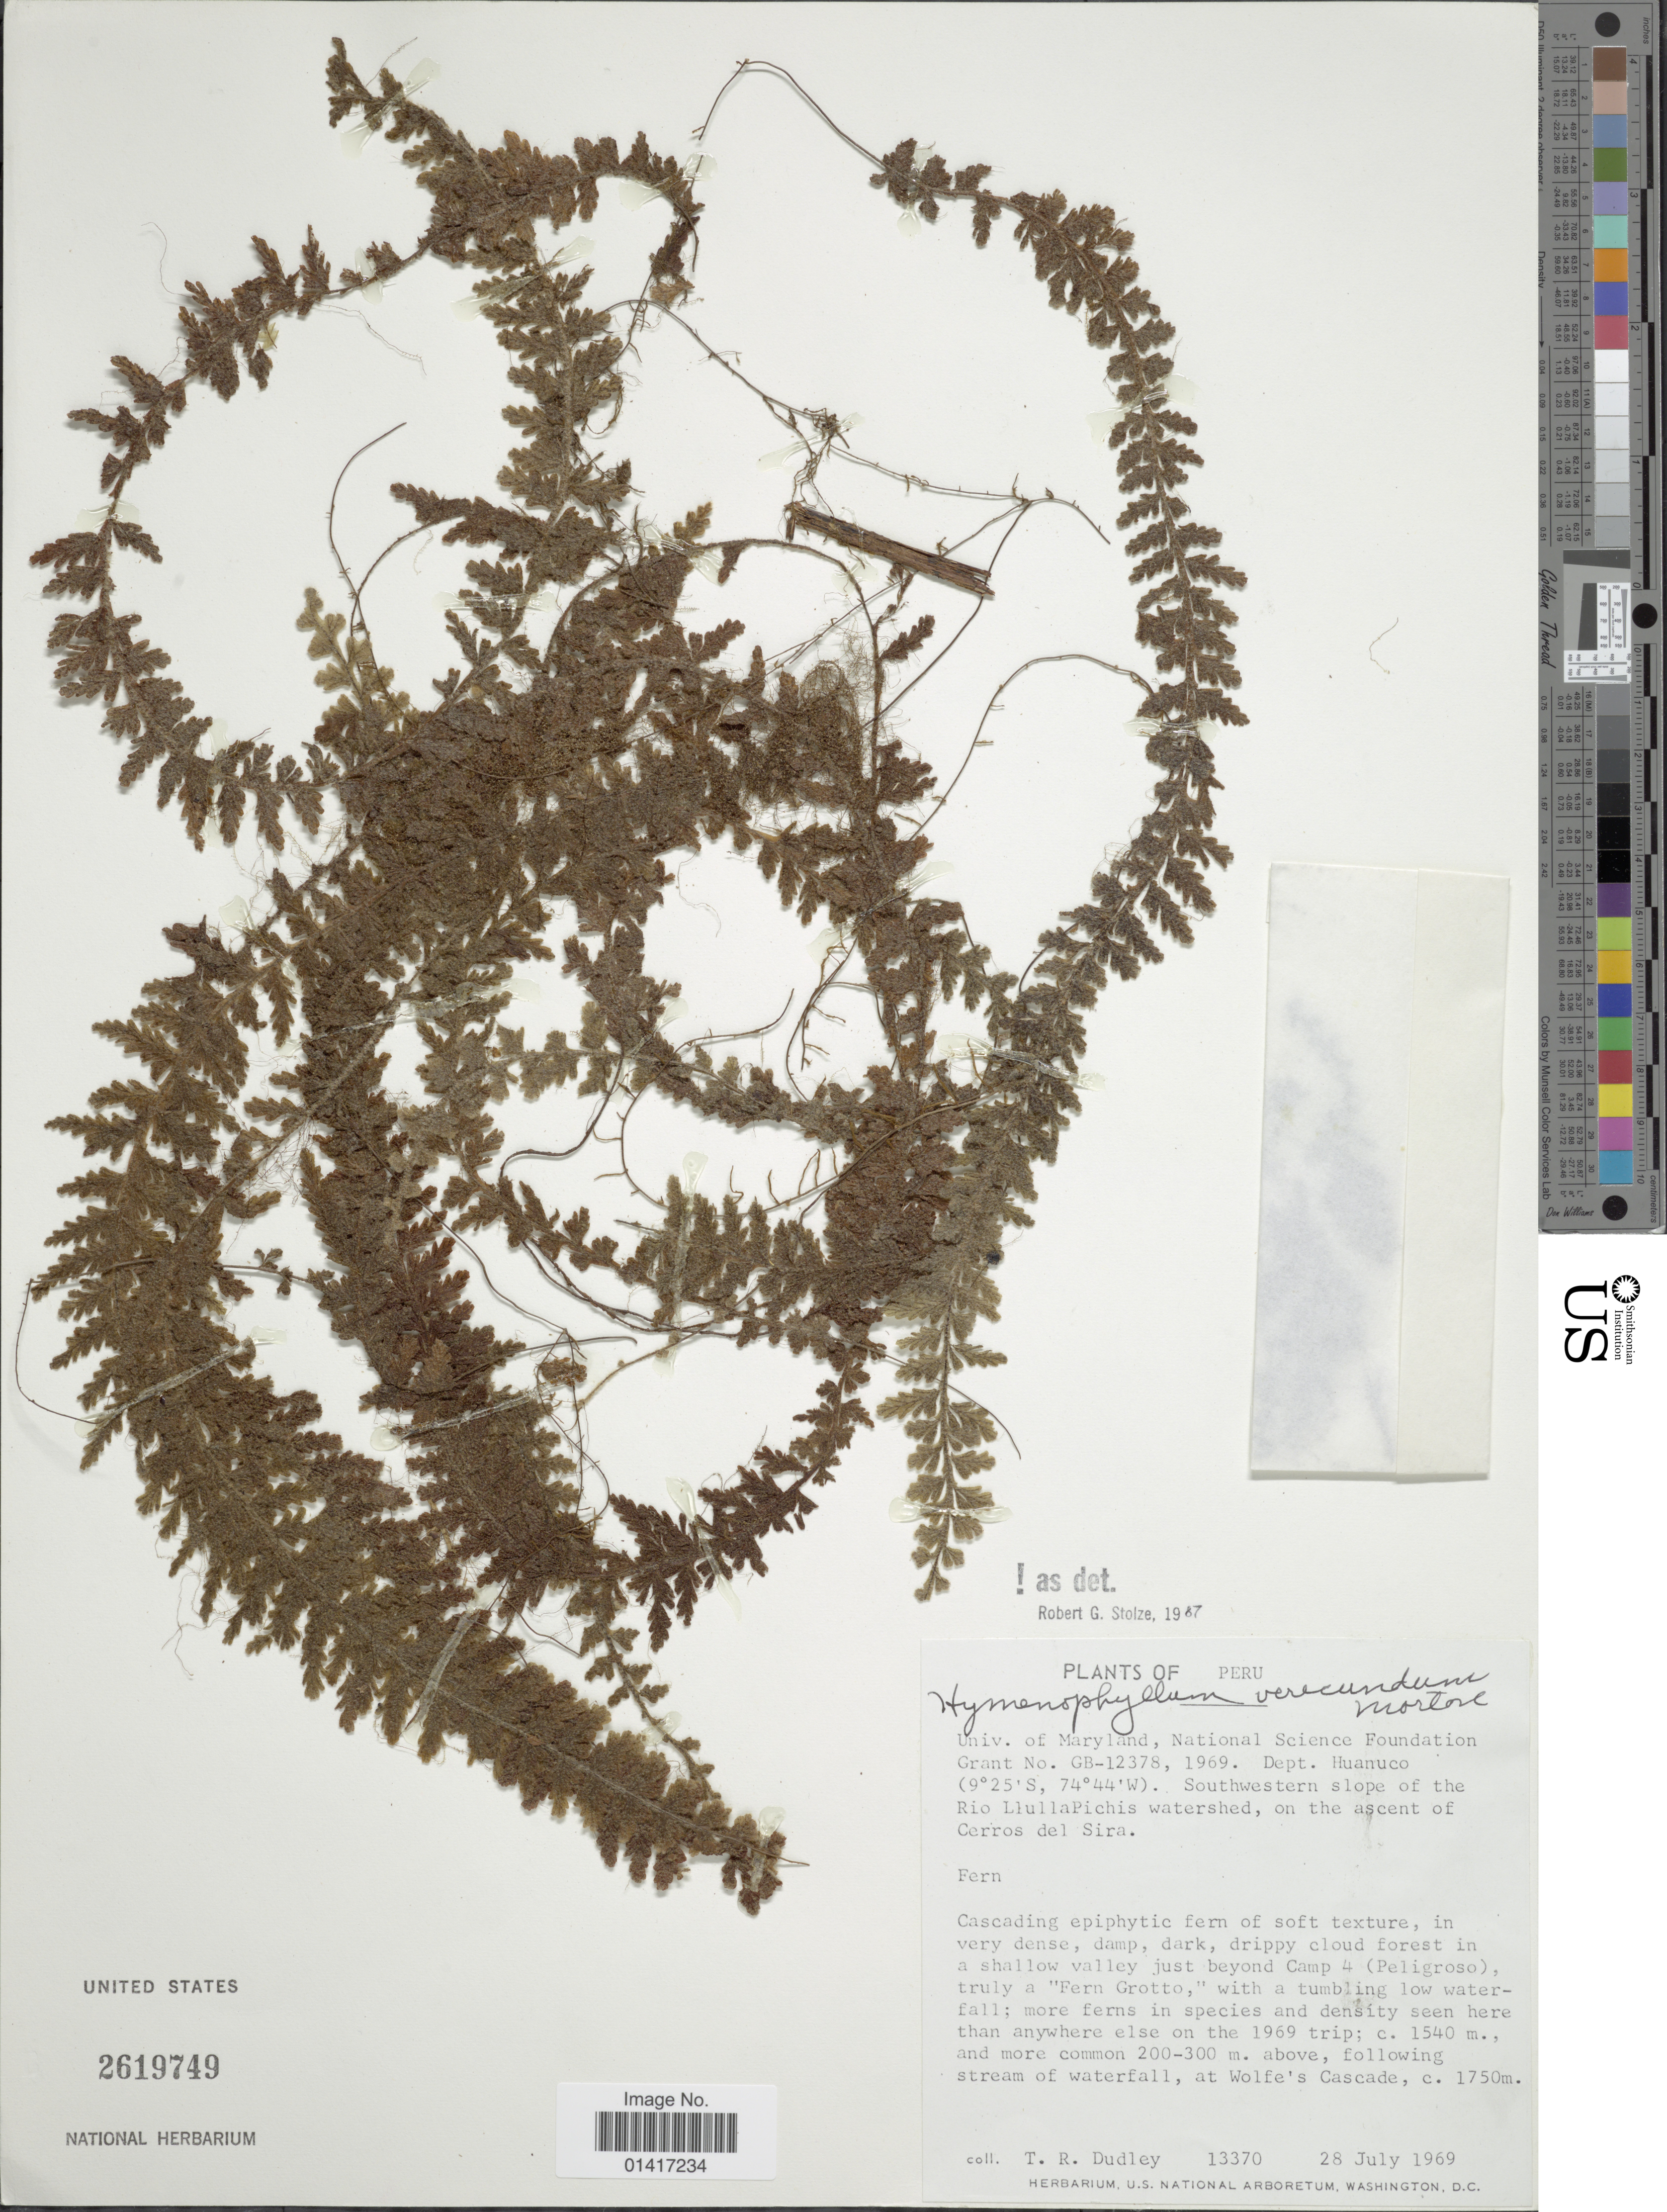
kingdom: Plantae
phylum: Tracheophyta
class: Polypodiopsida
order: Hymenophyllales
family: Hymenophyllaceae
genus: Hymenophyllum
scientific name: Hymenophyllum verecundum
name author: C.V. Morton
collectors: T. R. Dudley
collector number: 13370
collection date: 1969-07-28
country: Peru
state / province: Huánuco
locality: Univ. of Maryland, national Science Foundation Grant No. GB-12378, 1969. Southwestern slope of the Rio Llullapichis watershed, on the ascent of Cerros del Sira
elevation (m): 200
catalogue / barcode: US 2619749